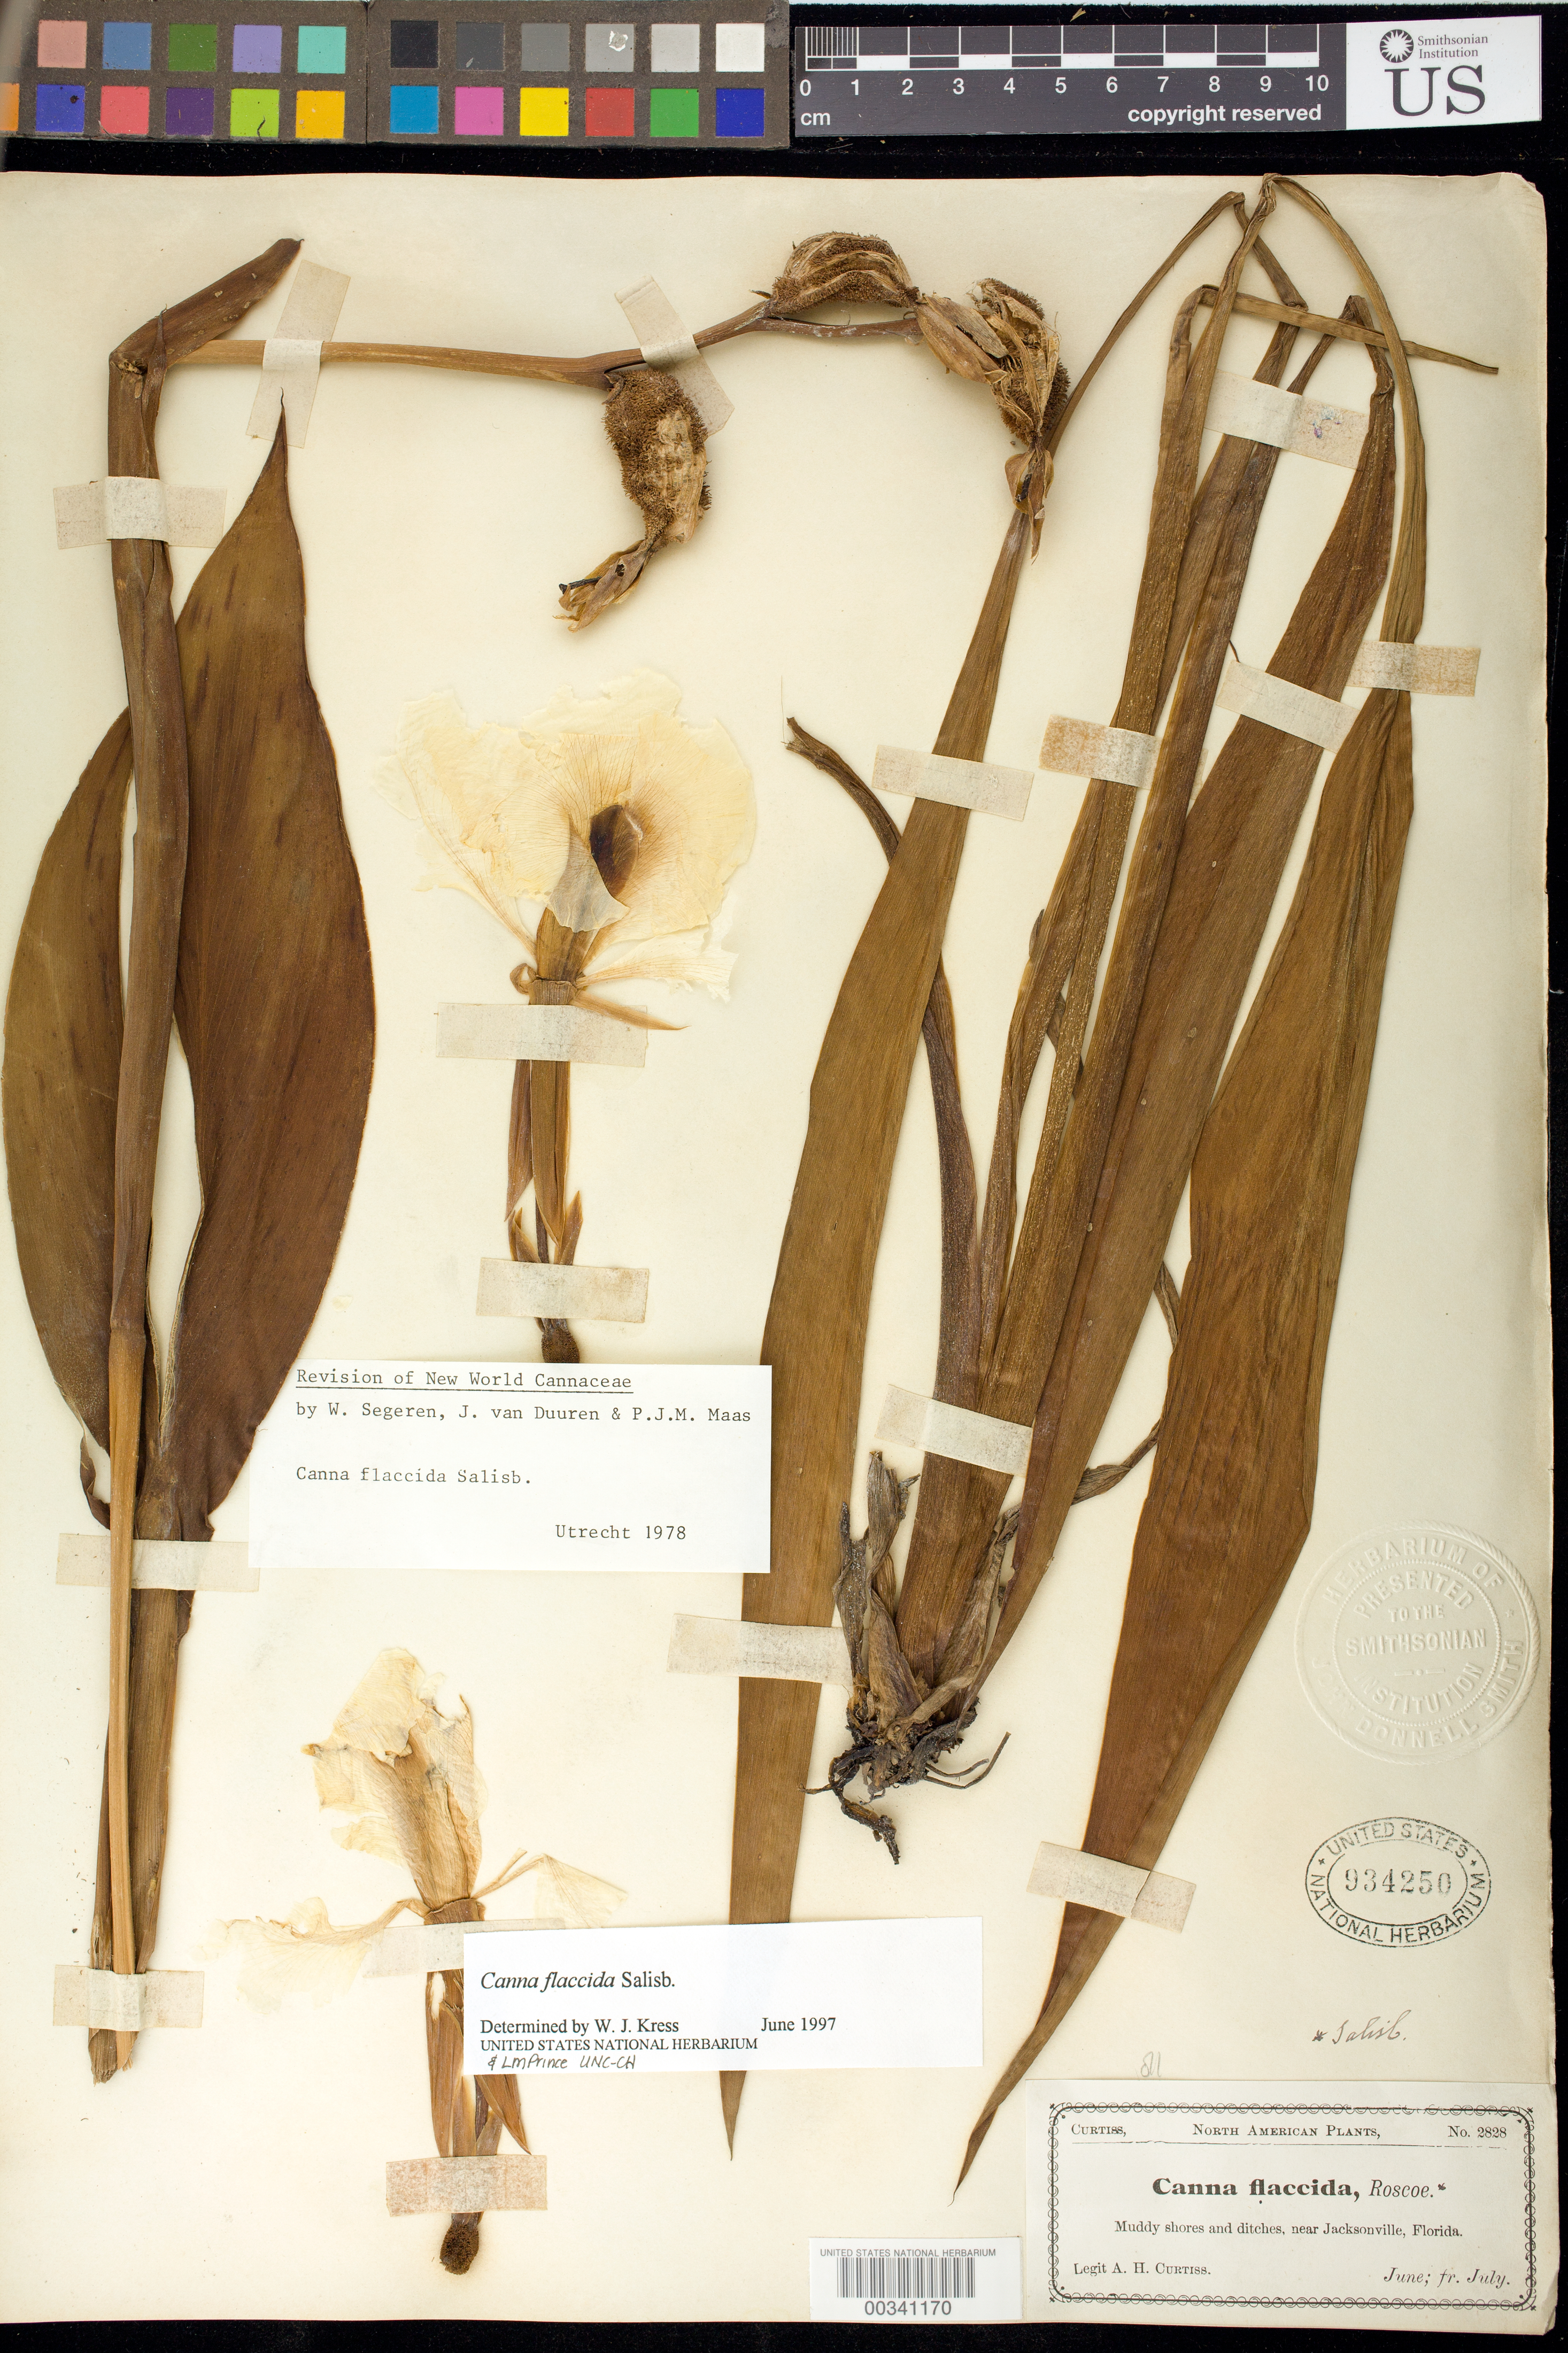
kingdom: Plantae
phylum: Tracheophyta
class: Liliopsida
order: Zingiberales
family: Cannaceae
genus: Canna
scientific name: Canna flaccida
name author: Salisb.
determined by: Segeren, W.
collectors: A. H. Curtiss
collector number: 2828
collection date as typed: Jun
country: United States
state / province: Florida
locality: Near jacksonville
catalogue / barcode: US 934250